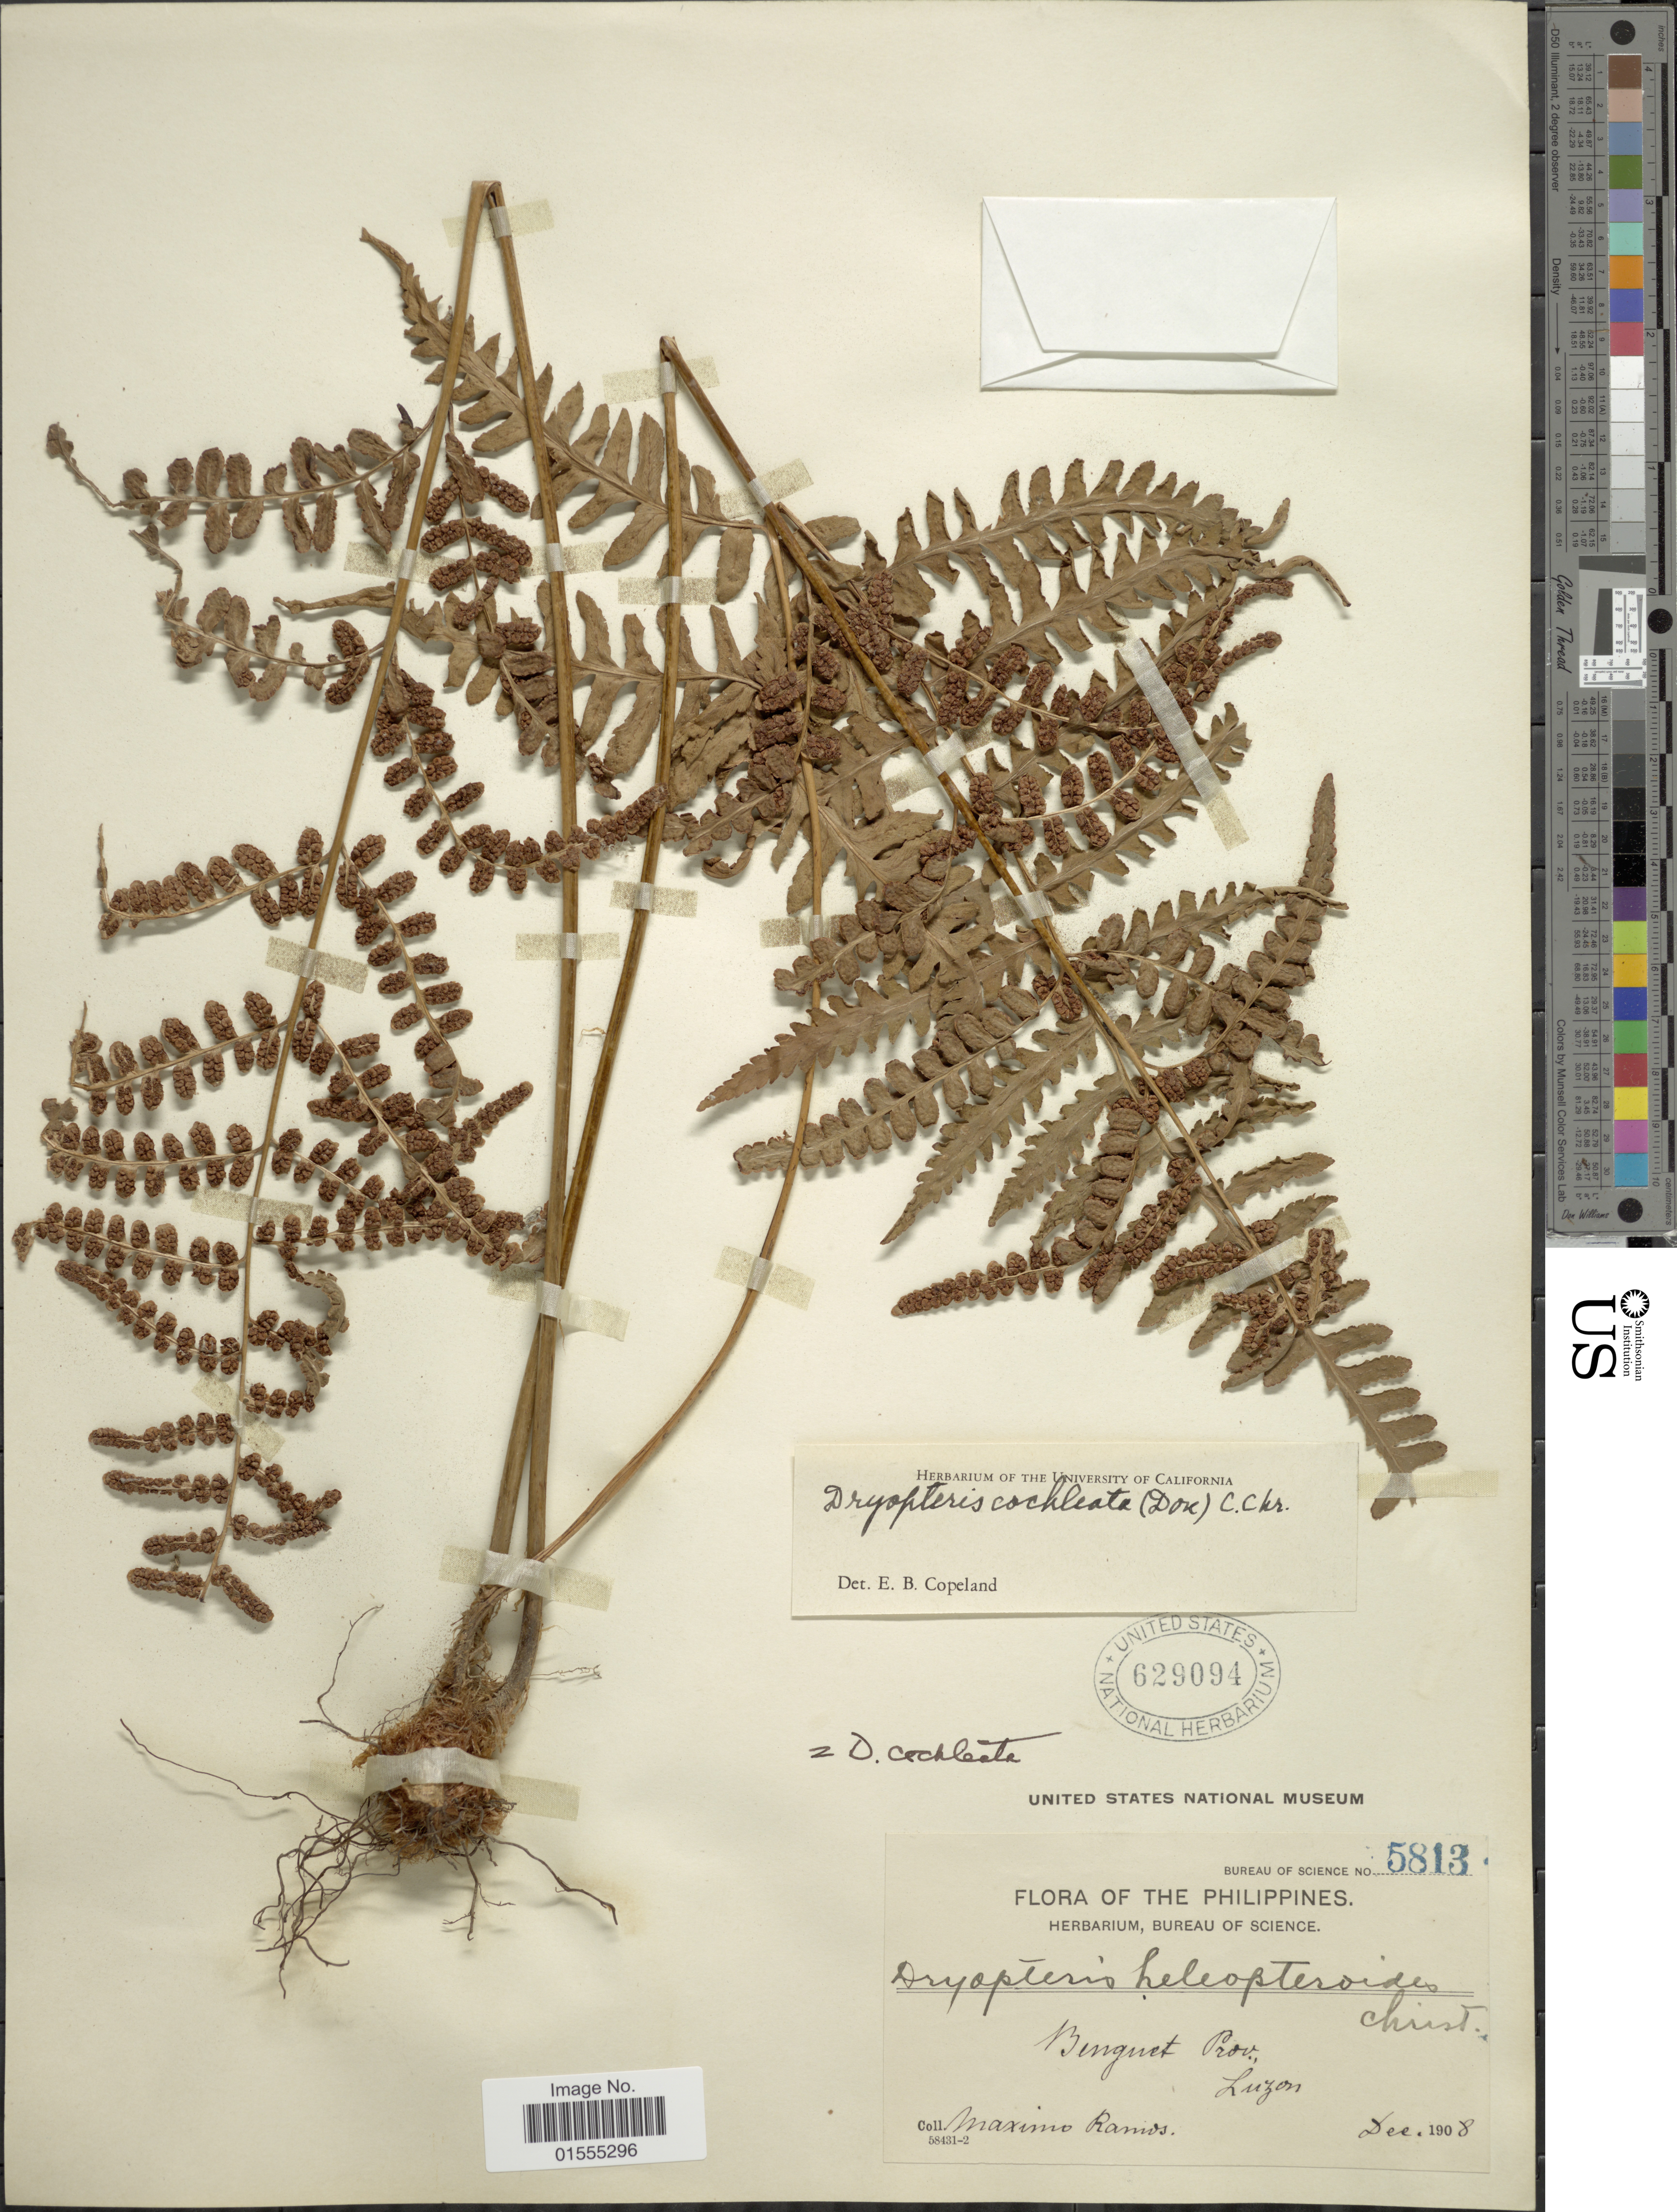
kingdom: Plantae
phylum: Tracheophyta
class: Polypodiopsida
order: Polypodiales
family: Dryopteridaceae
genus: Dryopteris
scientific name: Dryopteris cochleata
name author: (D. Don) C. Chr.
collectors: M. Ramos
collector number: Bureau of Science 5813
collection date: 1908-12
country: Philippines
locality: Benguet Prov., Luzon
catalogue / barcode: US 629094